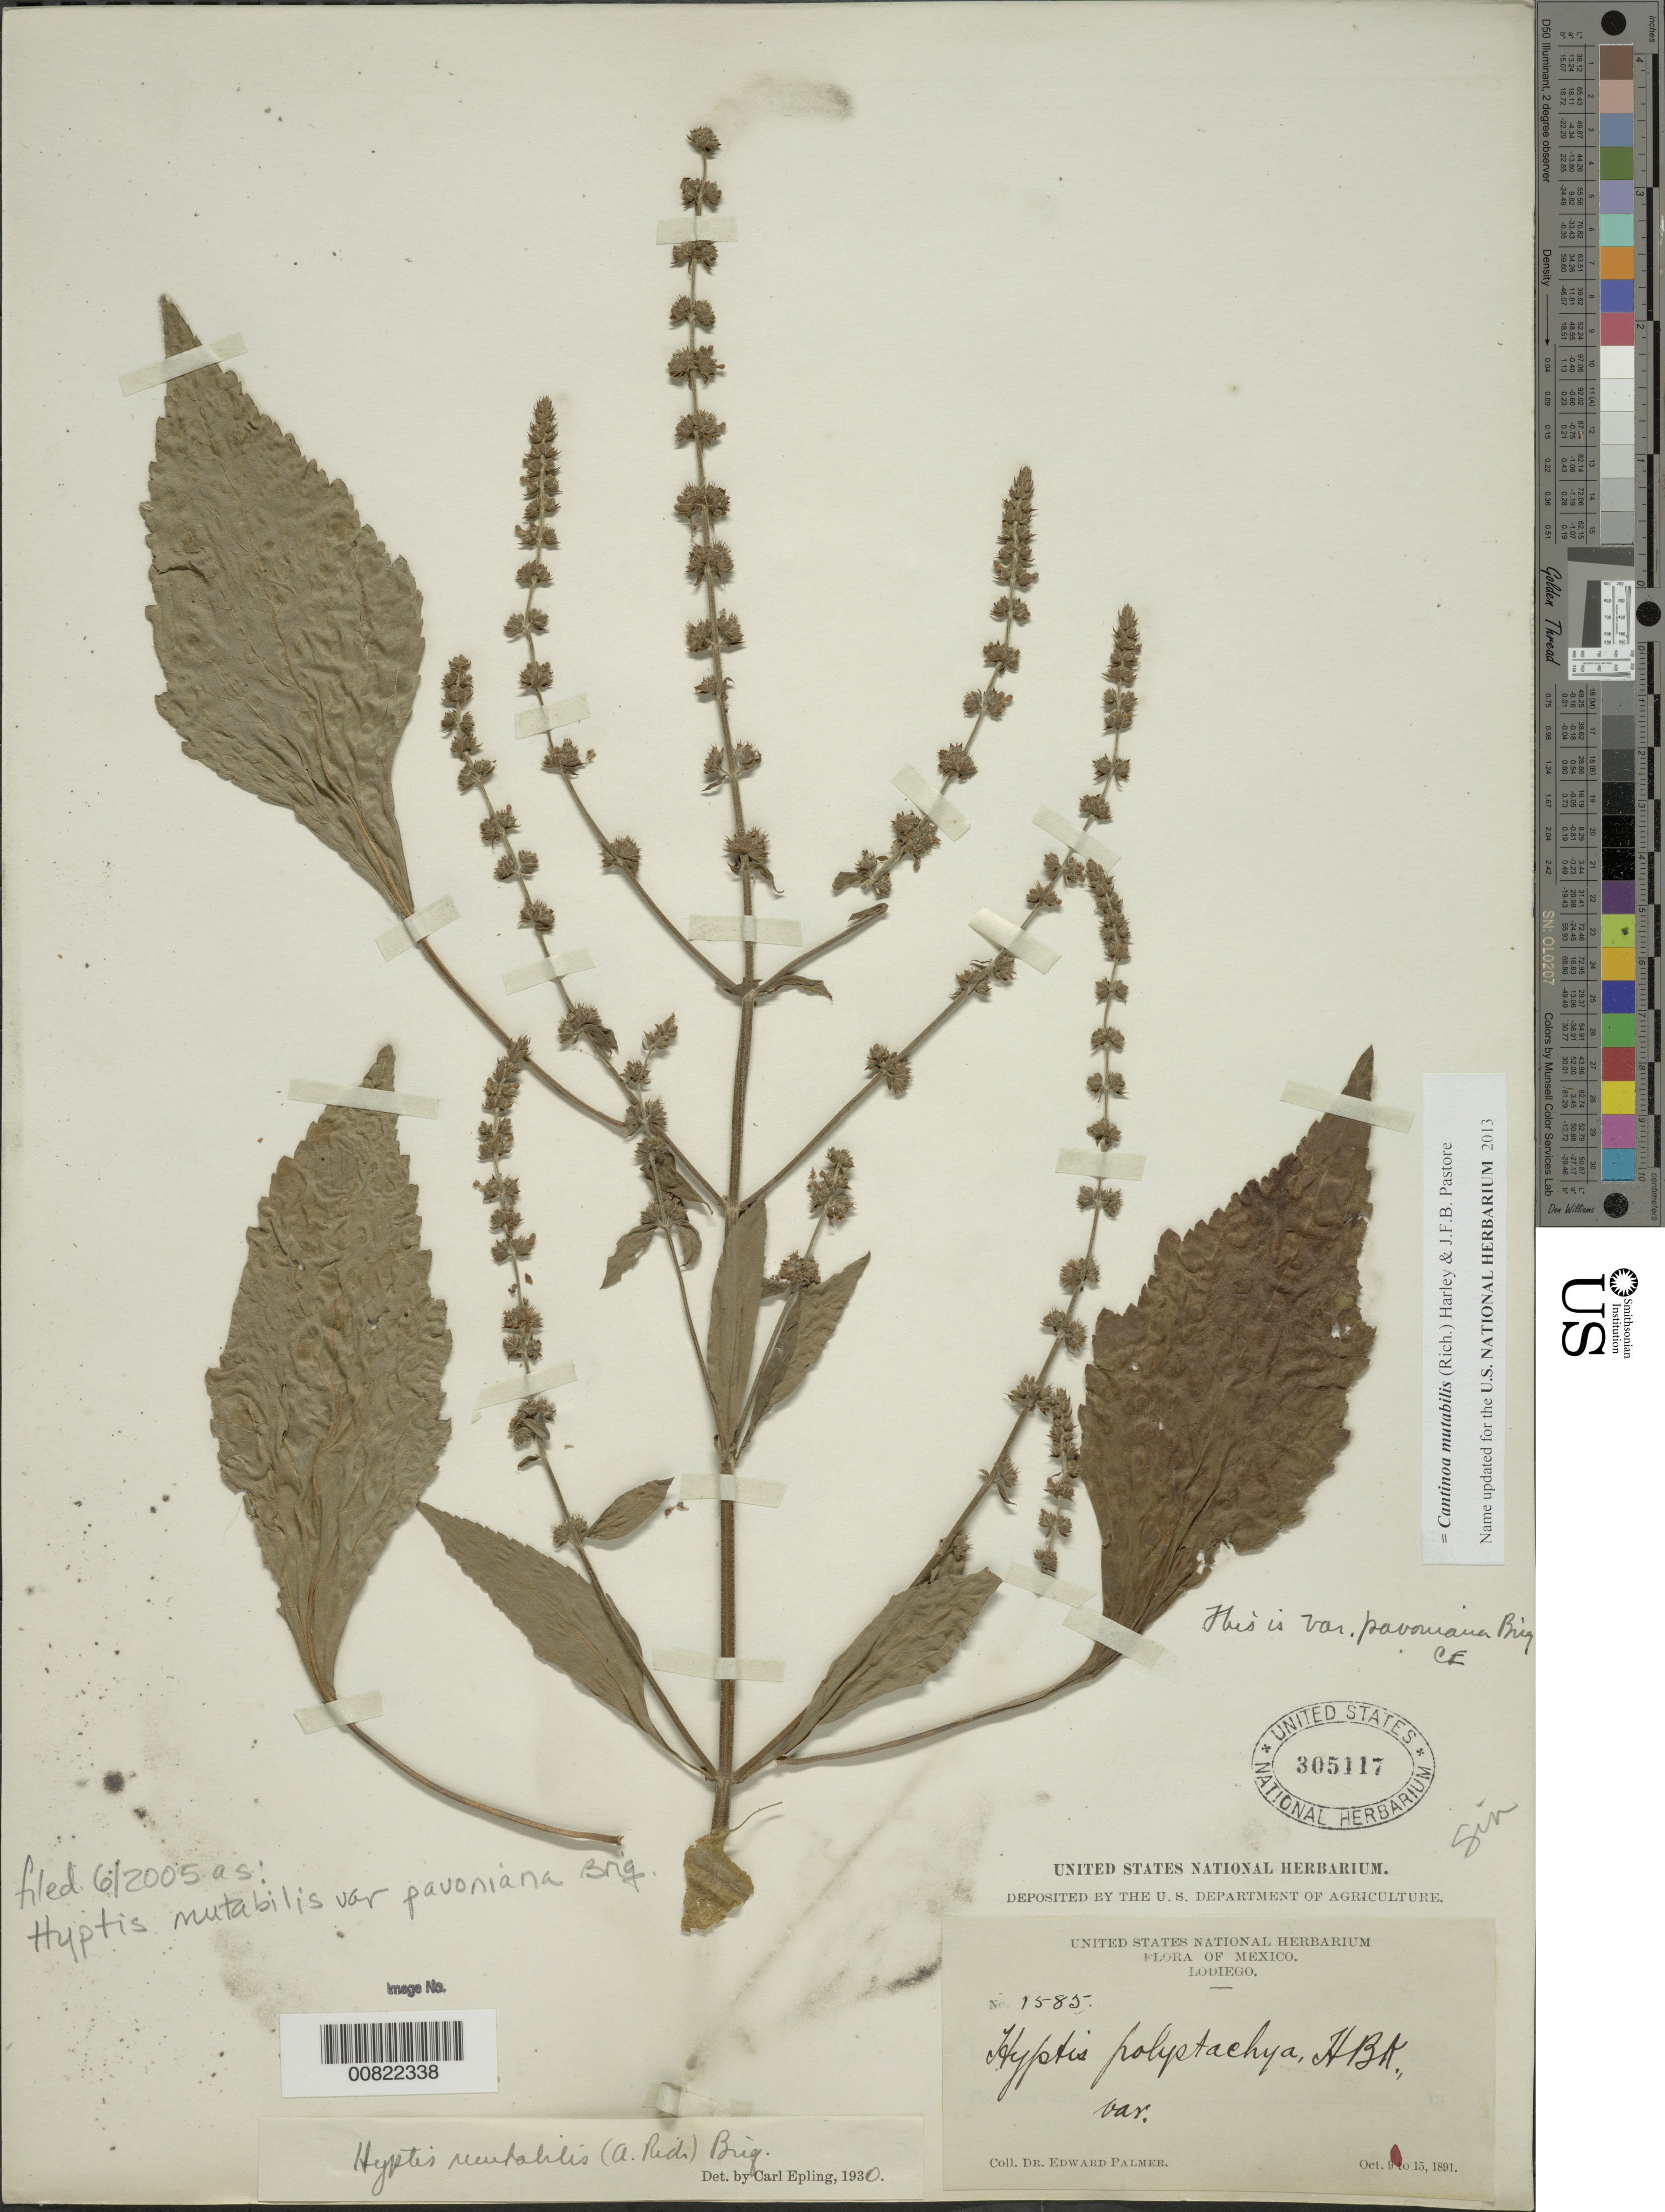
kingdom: Plantae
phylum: Tracheophyta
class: Magnoliopsida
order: Lamiales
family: Lamiaceae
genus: Cantinoa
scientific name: Cantinoa mutabilis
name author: (Epling) Harley & J.F.B. Pastore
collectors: E. Palmer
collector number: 1585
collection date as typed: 09 Oct 1891 to 15 Oct 1891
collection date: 1891-10-09/1891-10-15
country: Mexico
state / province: Sinaloa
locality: Lodiego, Sinaloa.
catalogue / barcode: US 305117